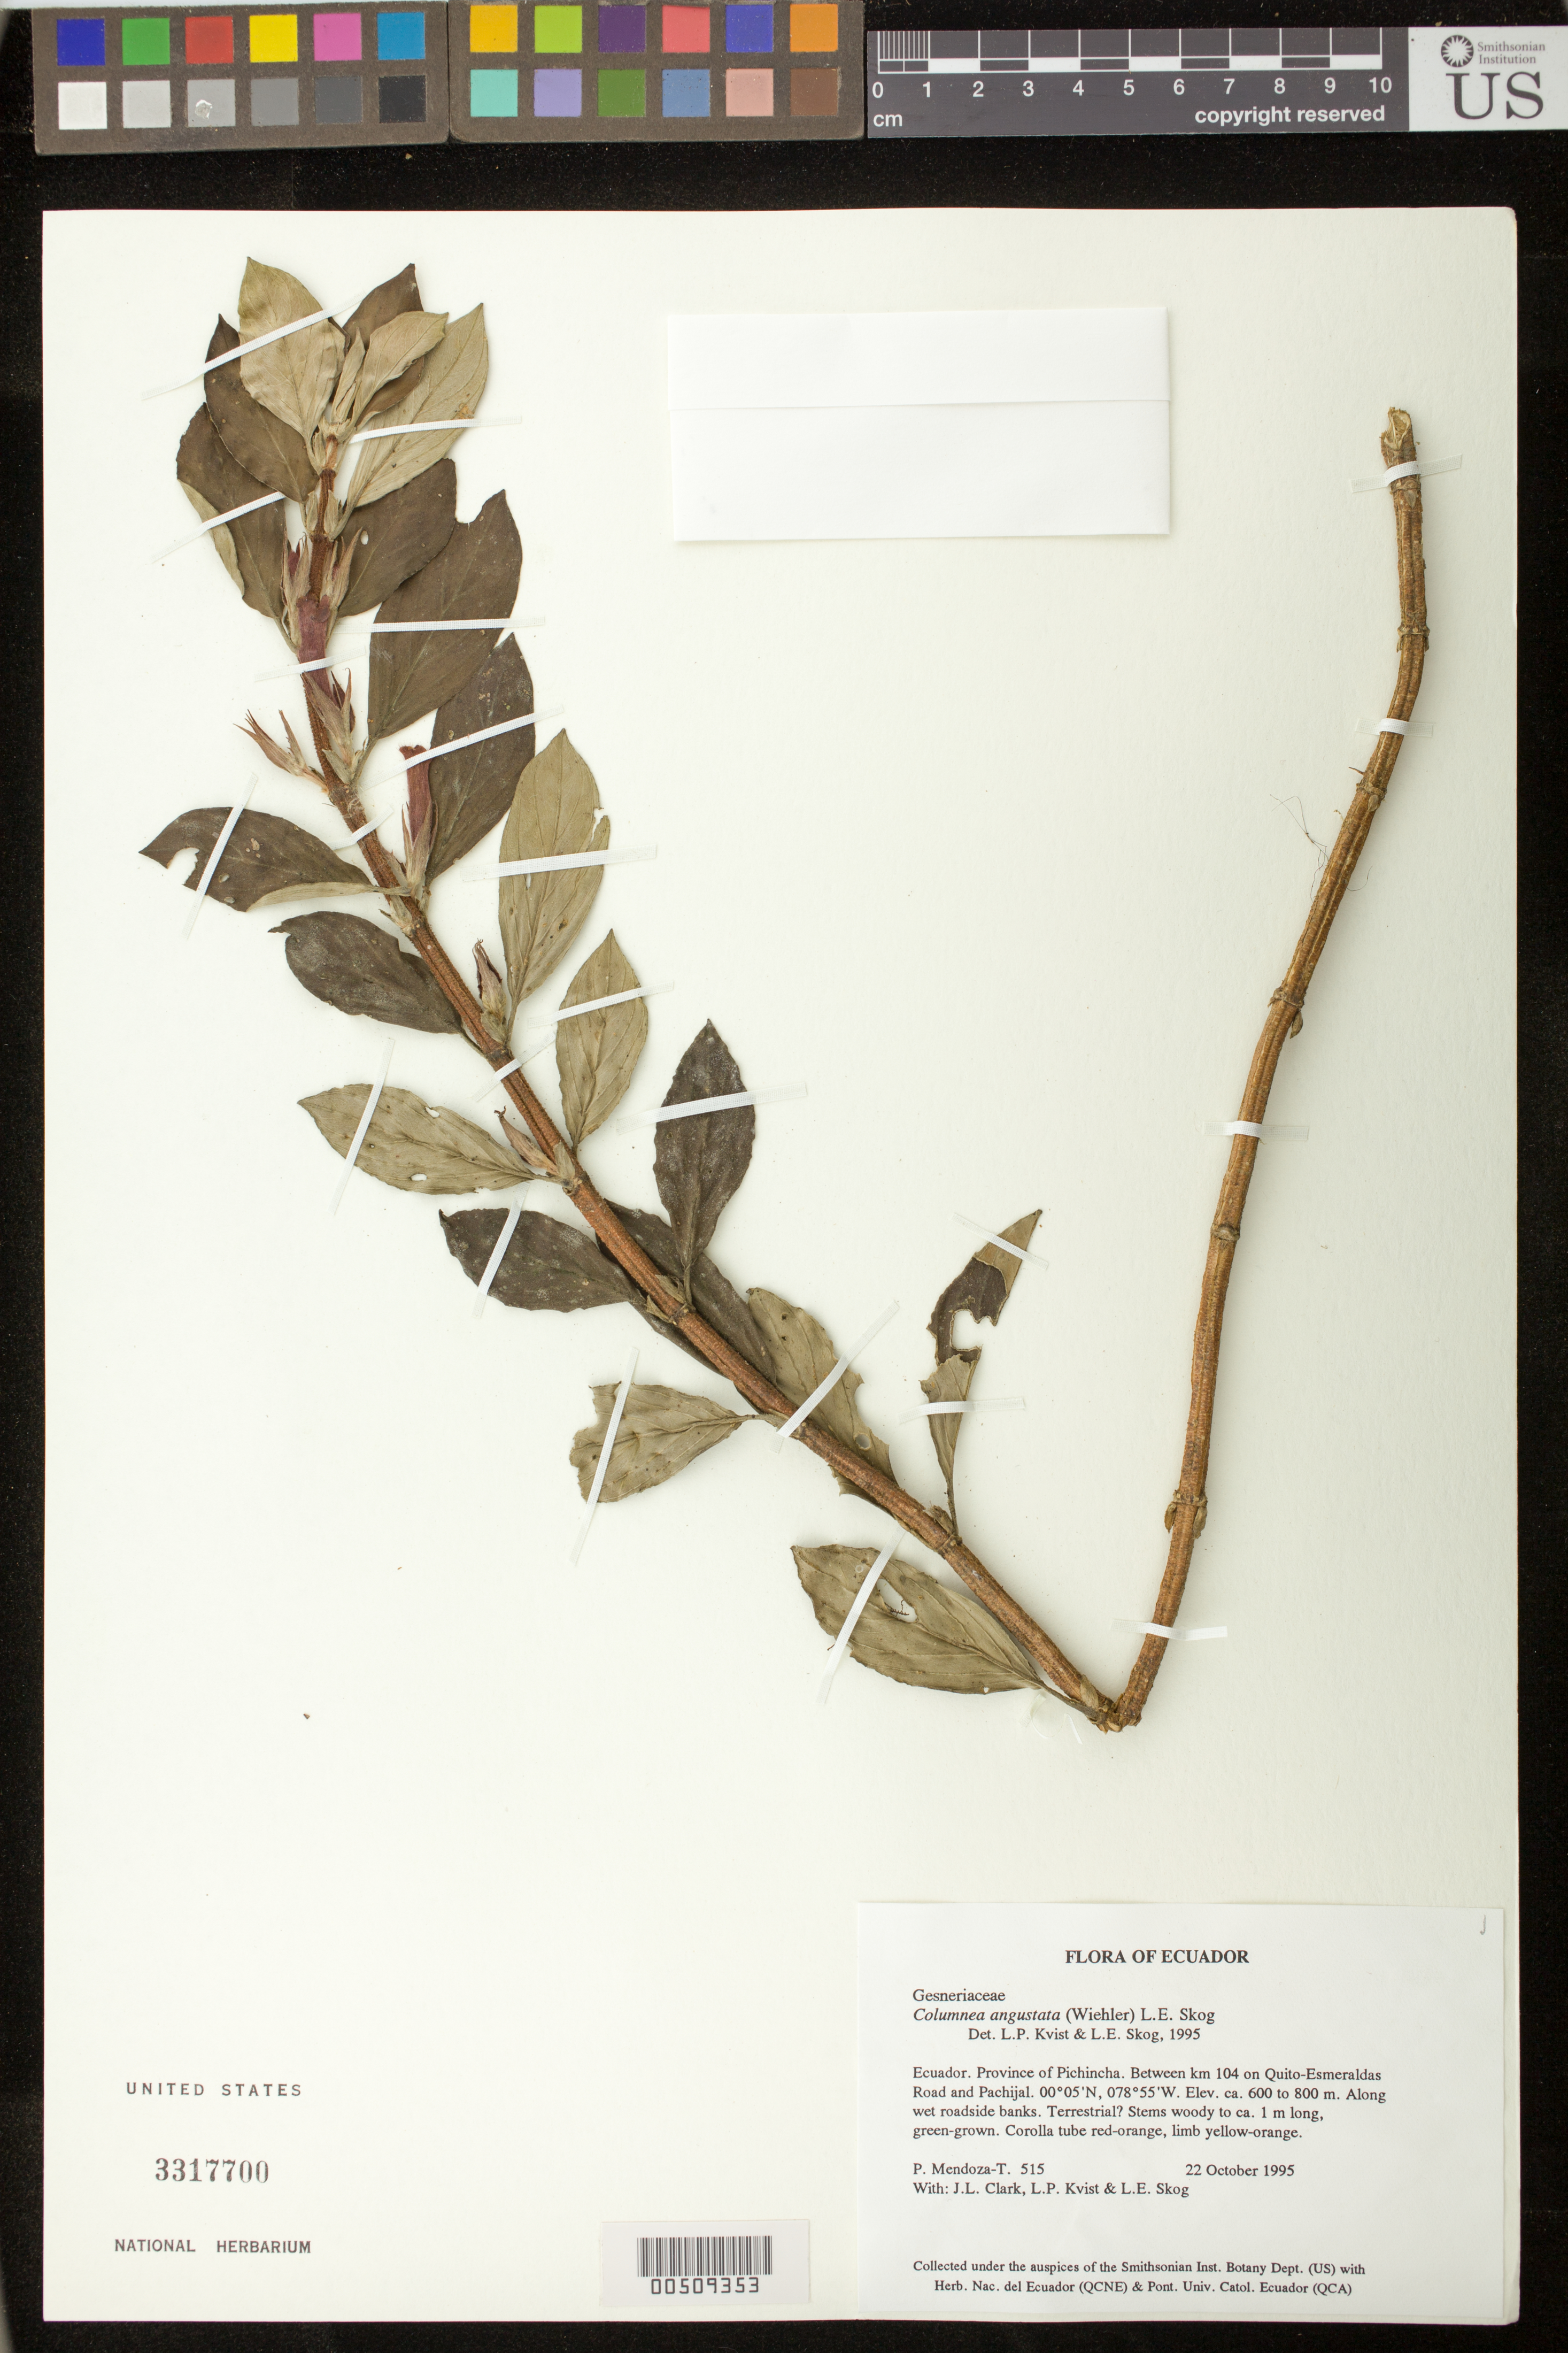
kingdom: Plantae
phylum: Tracheophyta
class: Magnoliopsida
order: Lamiales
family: Gesneriaceae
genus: Columnea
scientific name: Columnea angustata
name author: (Wiehler) L.E. Skog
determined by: Skog, Laurence E.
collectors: P. Mendoza-T., J. L. Clark, L. P. Kvist & L. E. Skog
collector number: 515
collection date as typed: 22 Oct 1995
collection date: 1995-10-22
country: Ecuador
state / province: Pichincha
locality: Between km 104 on Quito-Esmeraldas Road and Pachijal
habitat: Along wet roadside banks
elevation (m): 600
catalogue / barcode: US 3317700